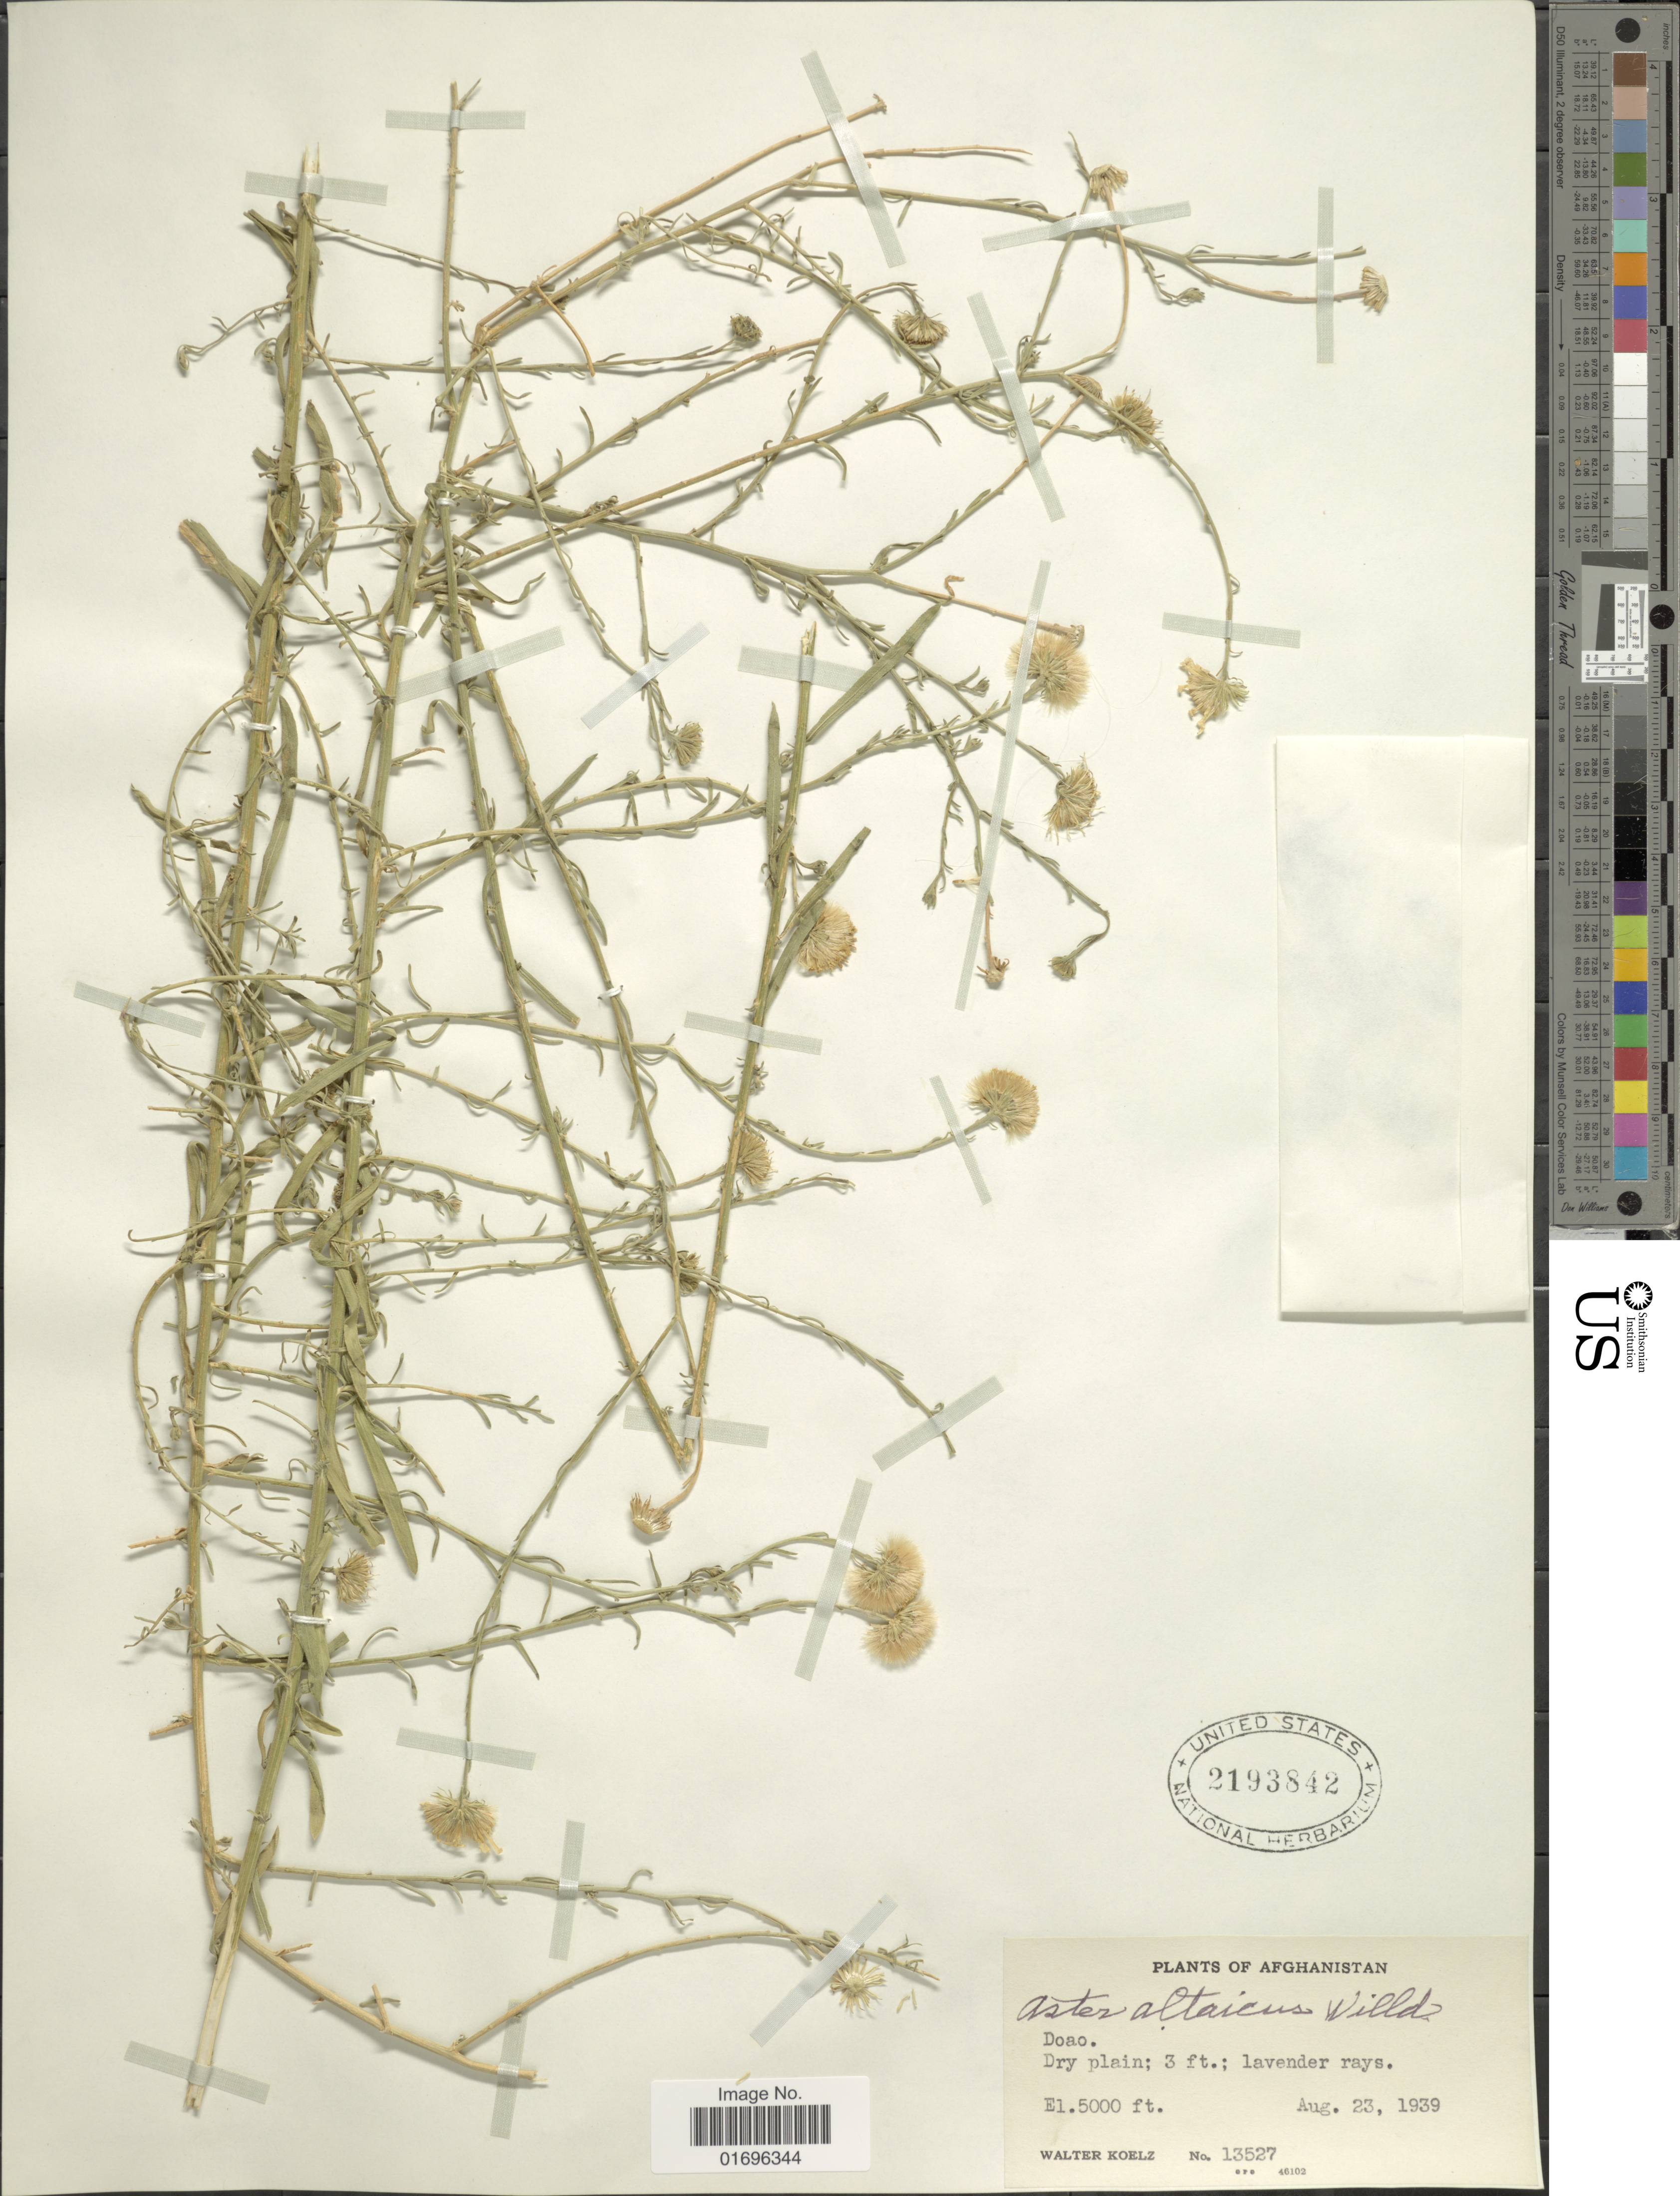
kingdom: Plantae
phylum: Tracheophyta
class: Magnoliopsida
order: Asterales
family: Asteraceae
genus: Aster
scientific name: Aster altaicus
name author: Willd.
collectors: W. N. Koelz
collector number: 13527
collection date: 1939-08-23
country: Afghanistan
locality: Doao.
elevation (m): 1524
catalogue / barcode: US 2193842